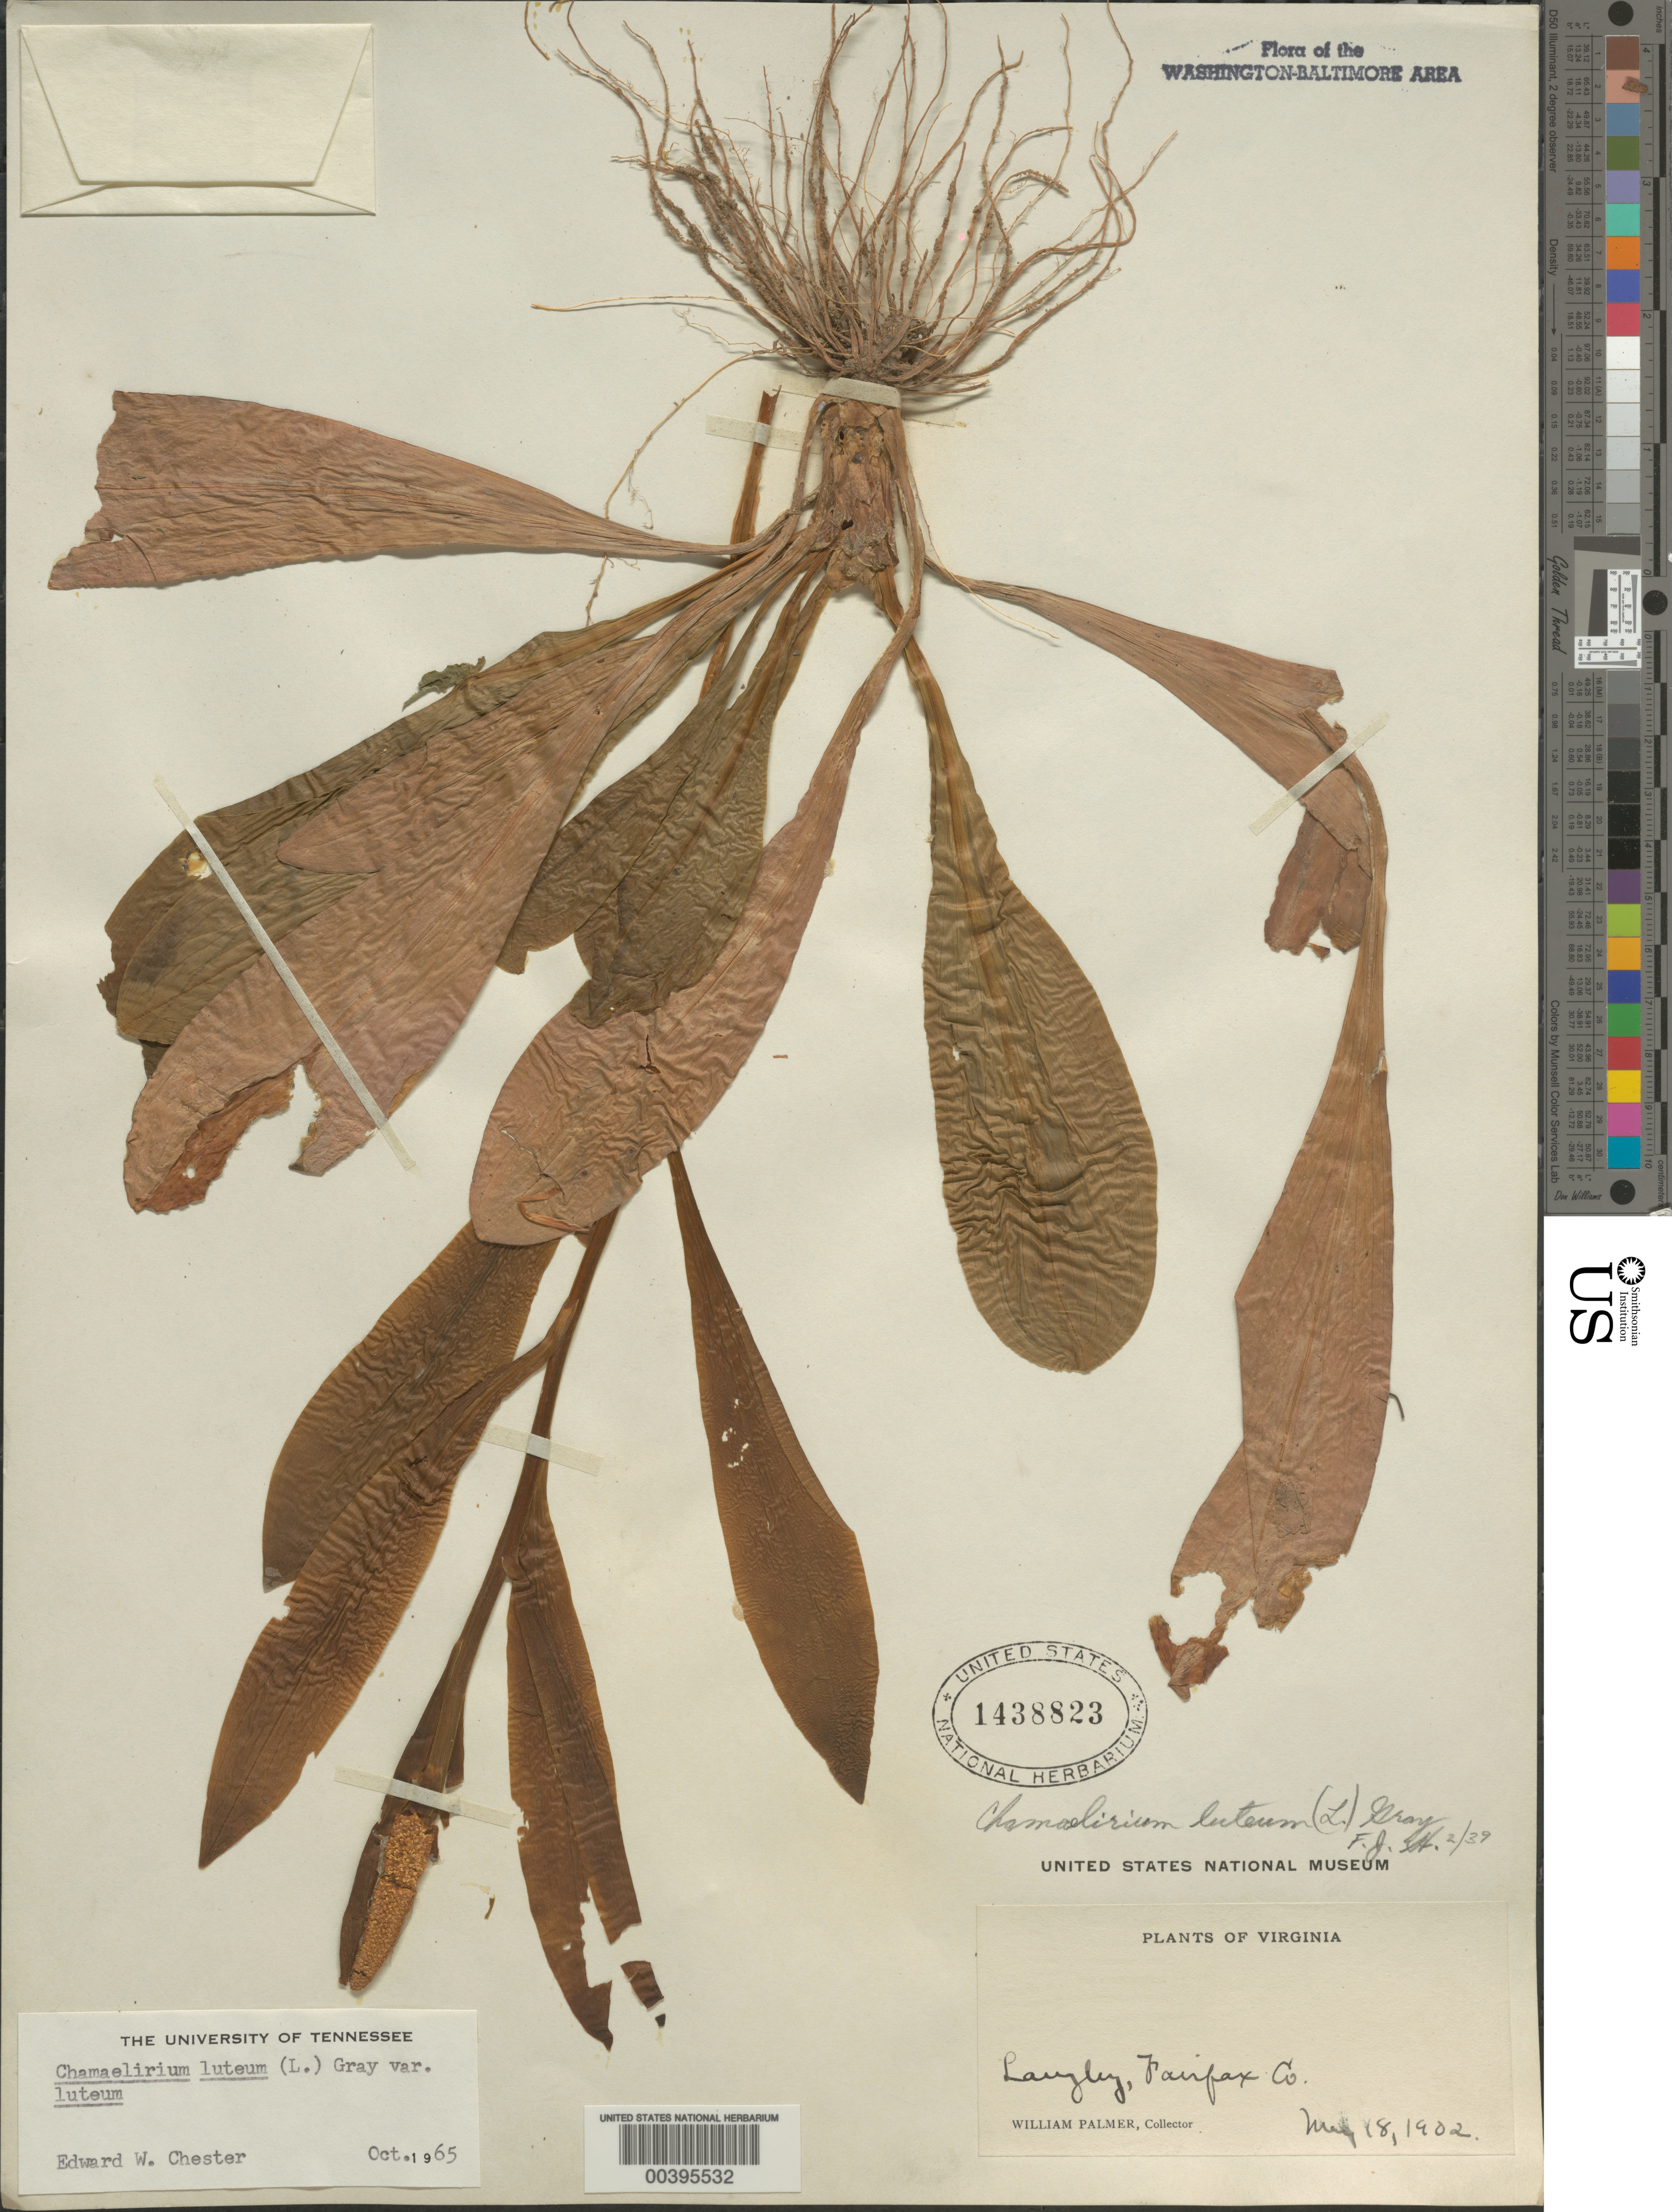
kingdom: Plantae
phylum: Tracheophyta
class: Liliopsida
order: Liliales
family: Melanthiaceae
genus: Chamaelirium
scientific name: Chamaelirium luteum var. luteum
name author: (L.) A. Gray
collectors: W. Palmer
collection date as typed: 18 May 1902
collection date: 1902-05-18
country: United States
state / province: Virginia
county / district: Fairfax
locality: Langley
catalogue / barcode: US 1438823